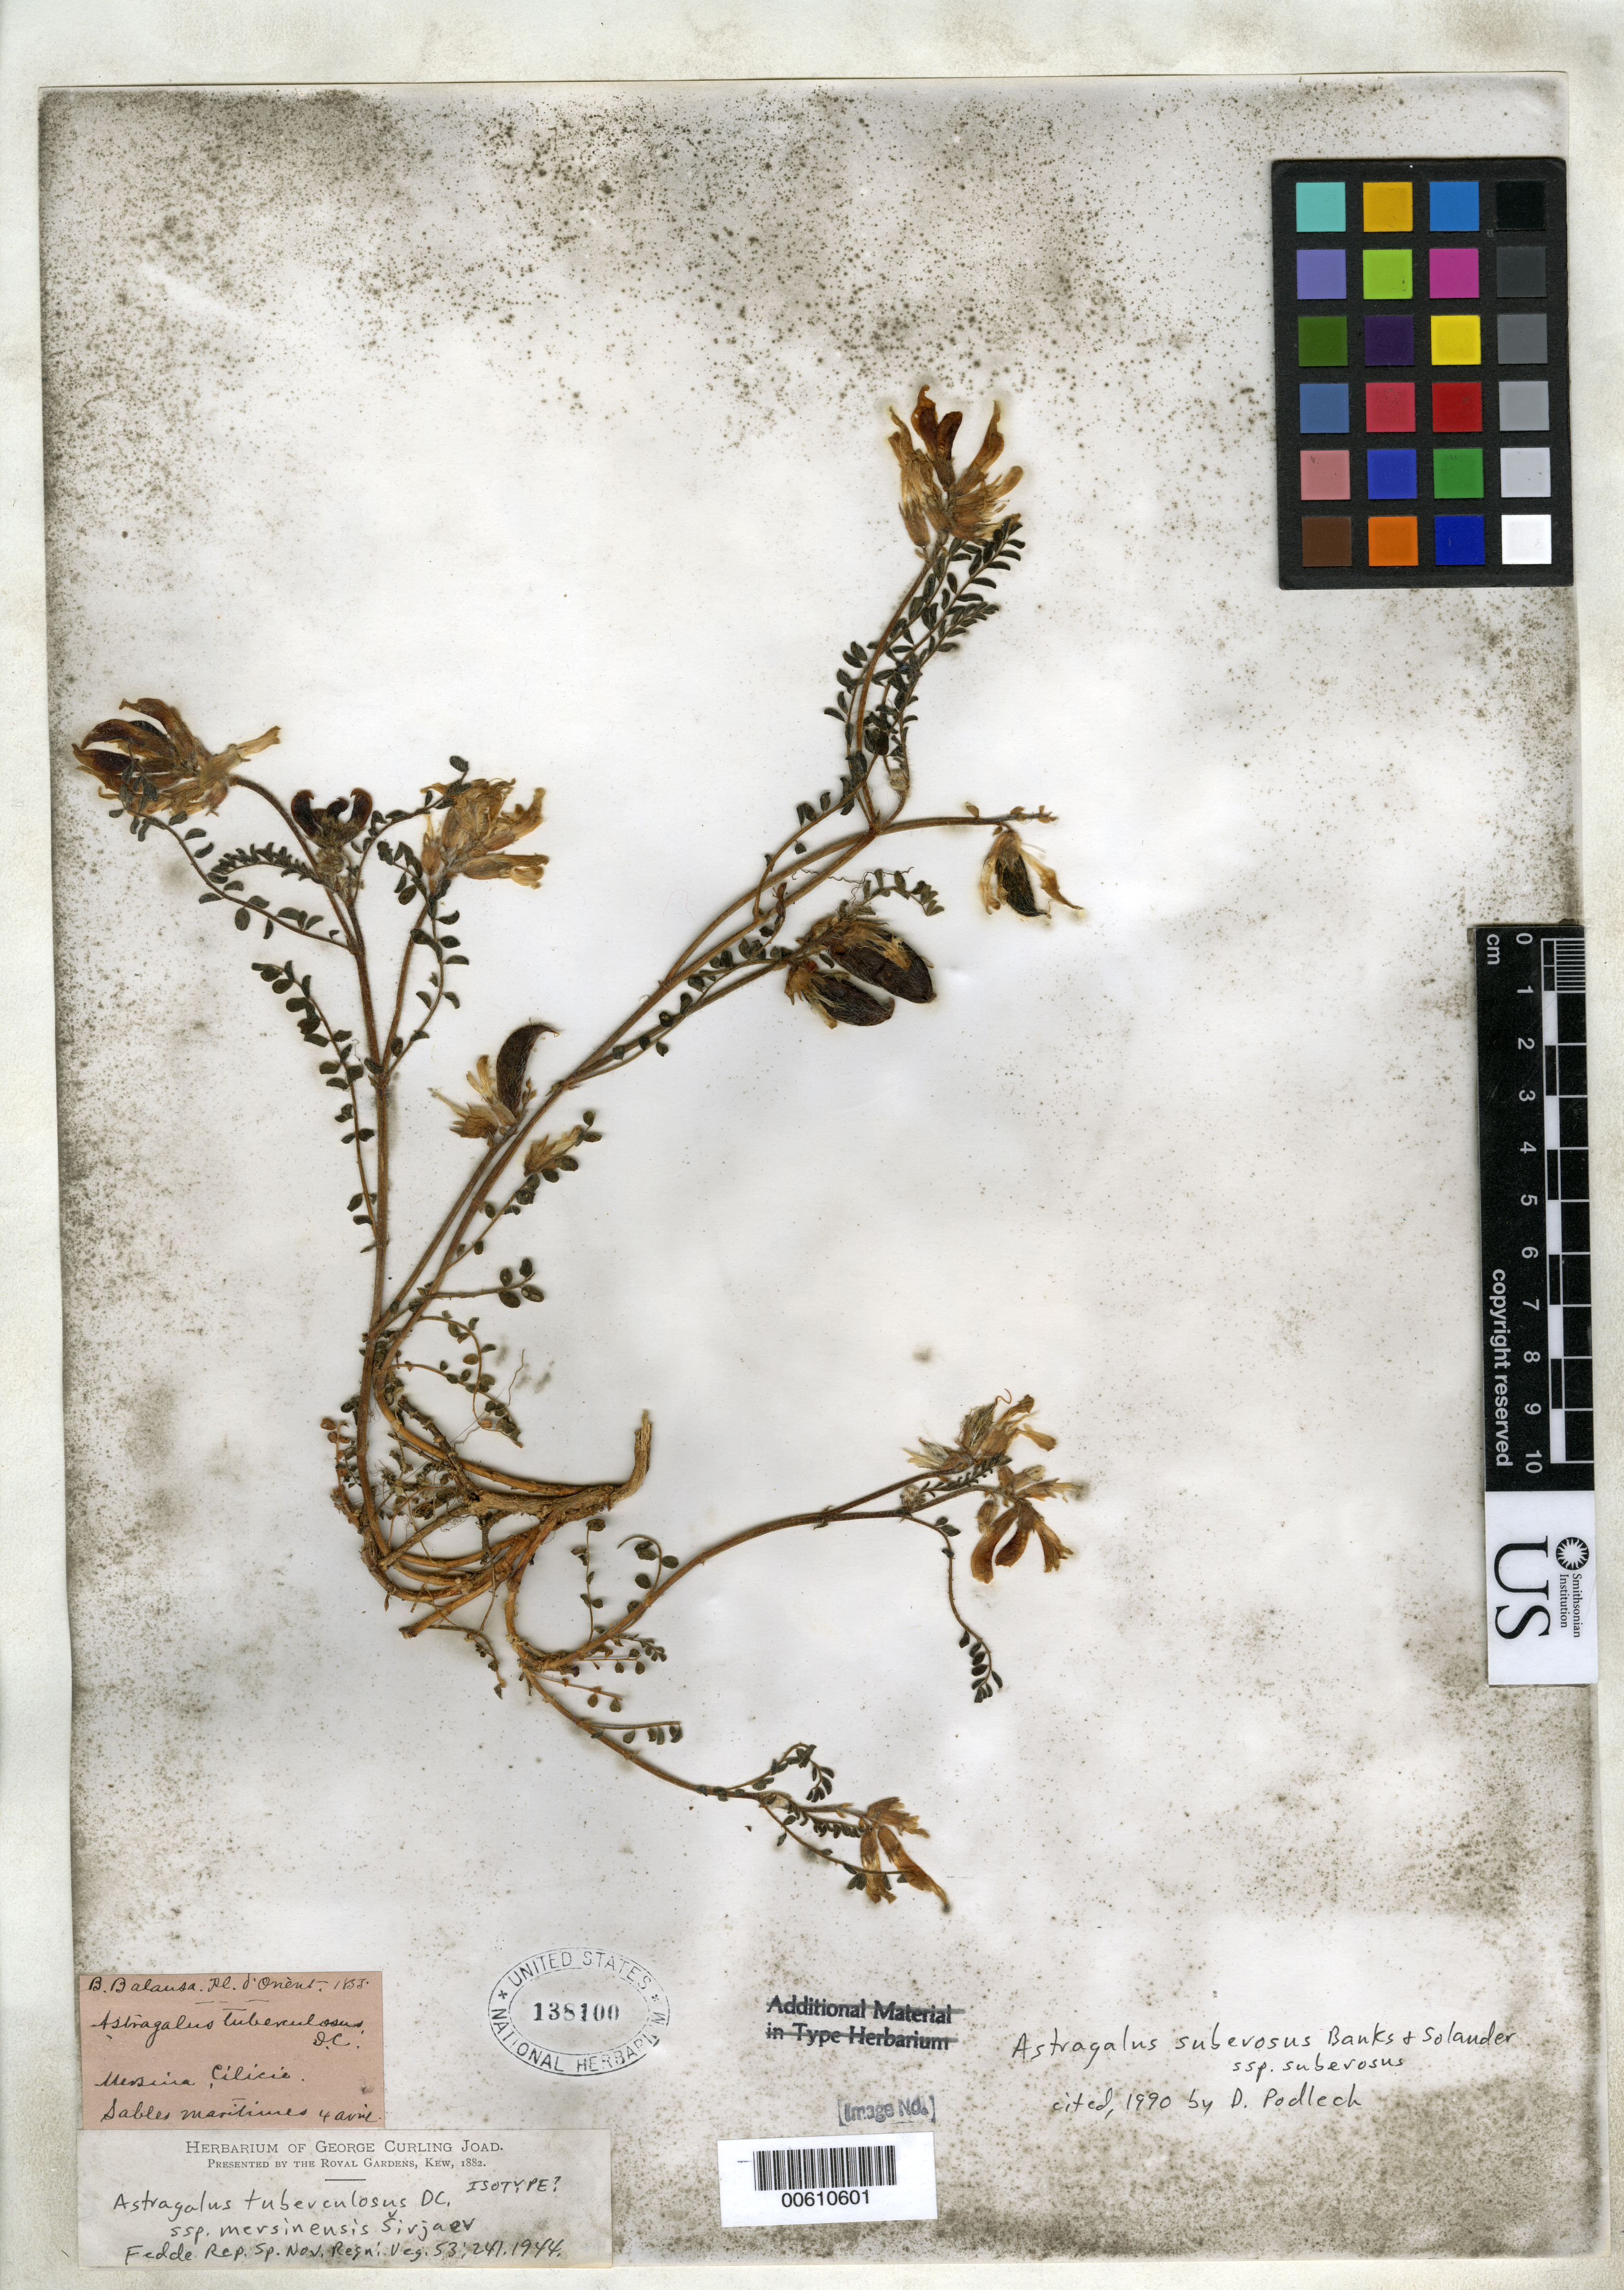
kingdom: Plantae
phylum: Tracheophyta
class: Magnoliopsida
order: Fabales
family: Fabaceae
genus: Astragalus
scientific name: Astragalus tuberculosus subsp. mersinensis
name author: Širj.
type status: Possible Isotype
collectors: B. Balansa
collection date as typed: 04 Apr 1855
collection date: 1855-04-04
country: Turkey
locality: Mersina, Cilicie.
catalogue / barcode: US 138100